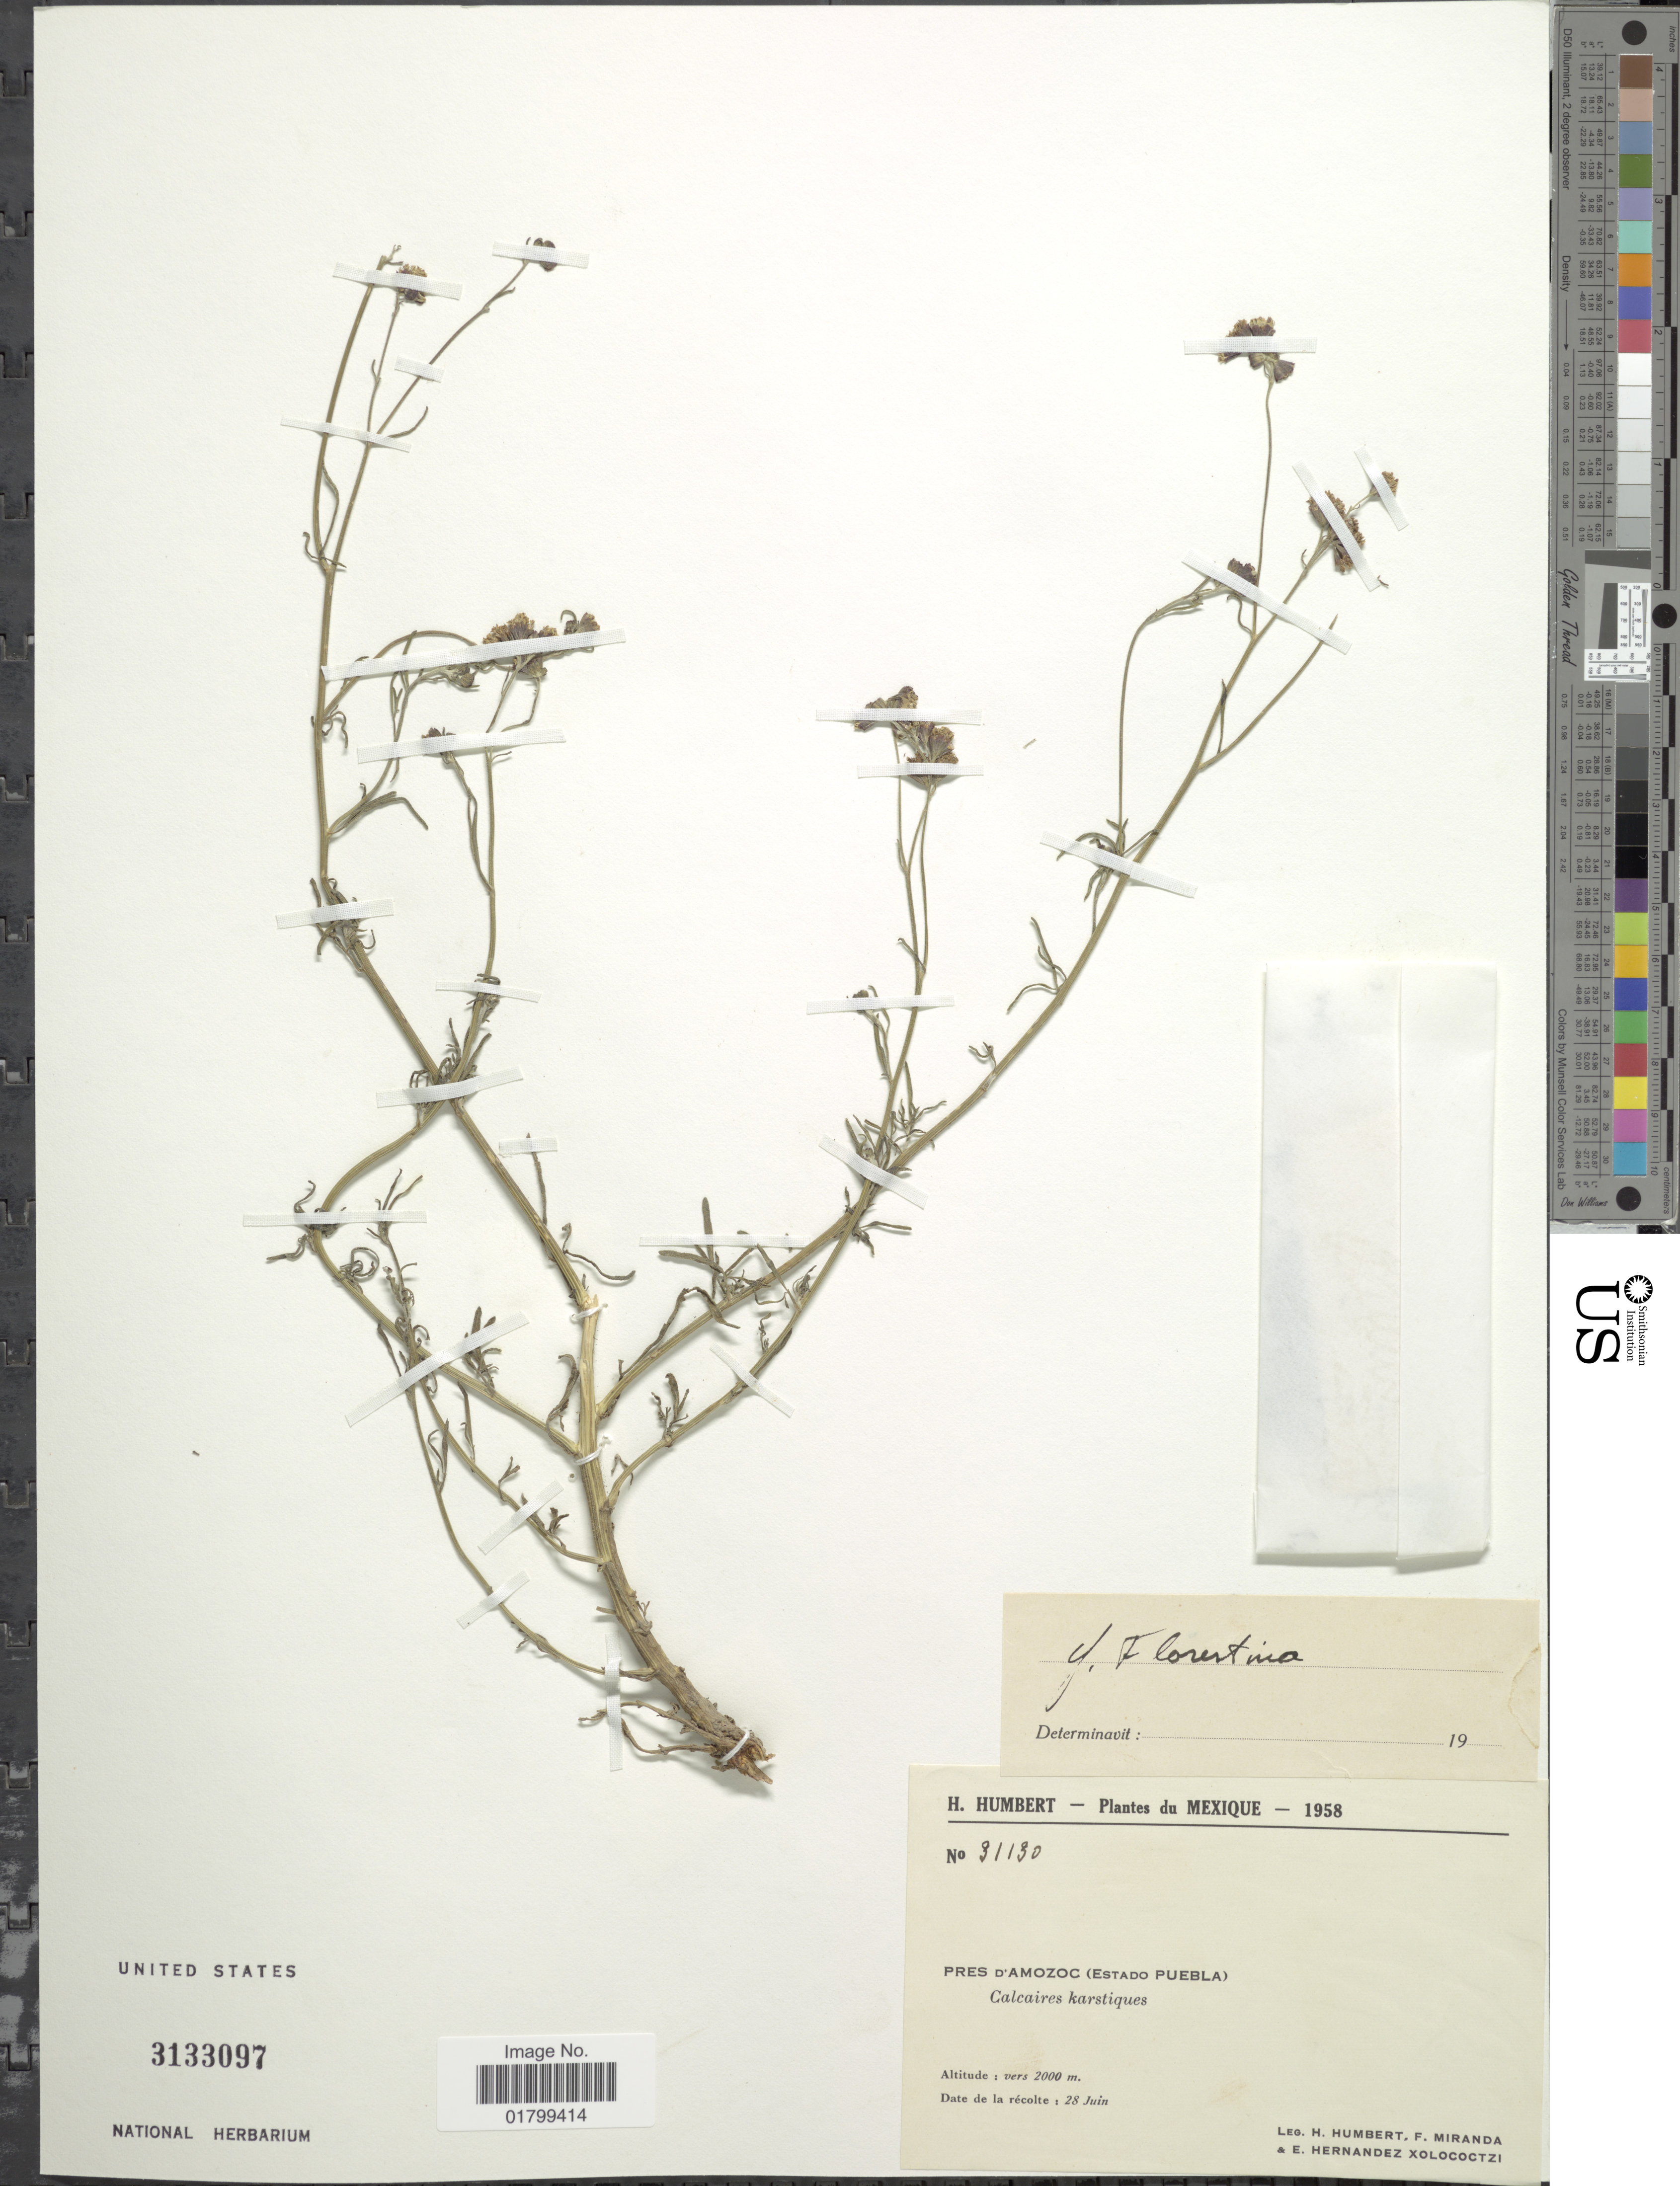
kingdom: Plantae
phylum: Tracheophyta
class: Magnoliopsida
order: Asterales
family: Asteraceae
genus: Florestina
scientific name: Florestina pedata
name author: (Cav.) Cass.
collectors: H. Humbert, F. Miranda & E. I. Hernández-X.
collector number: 31130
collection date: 1958-06-28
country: Mexico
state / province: Puebla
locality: Pres d. Amozoc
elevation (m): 2000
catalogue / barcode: US 3133097